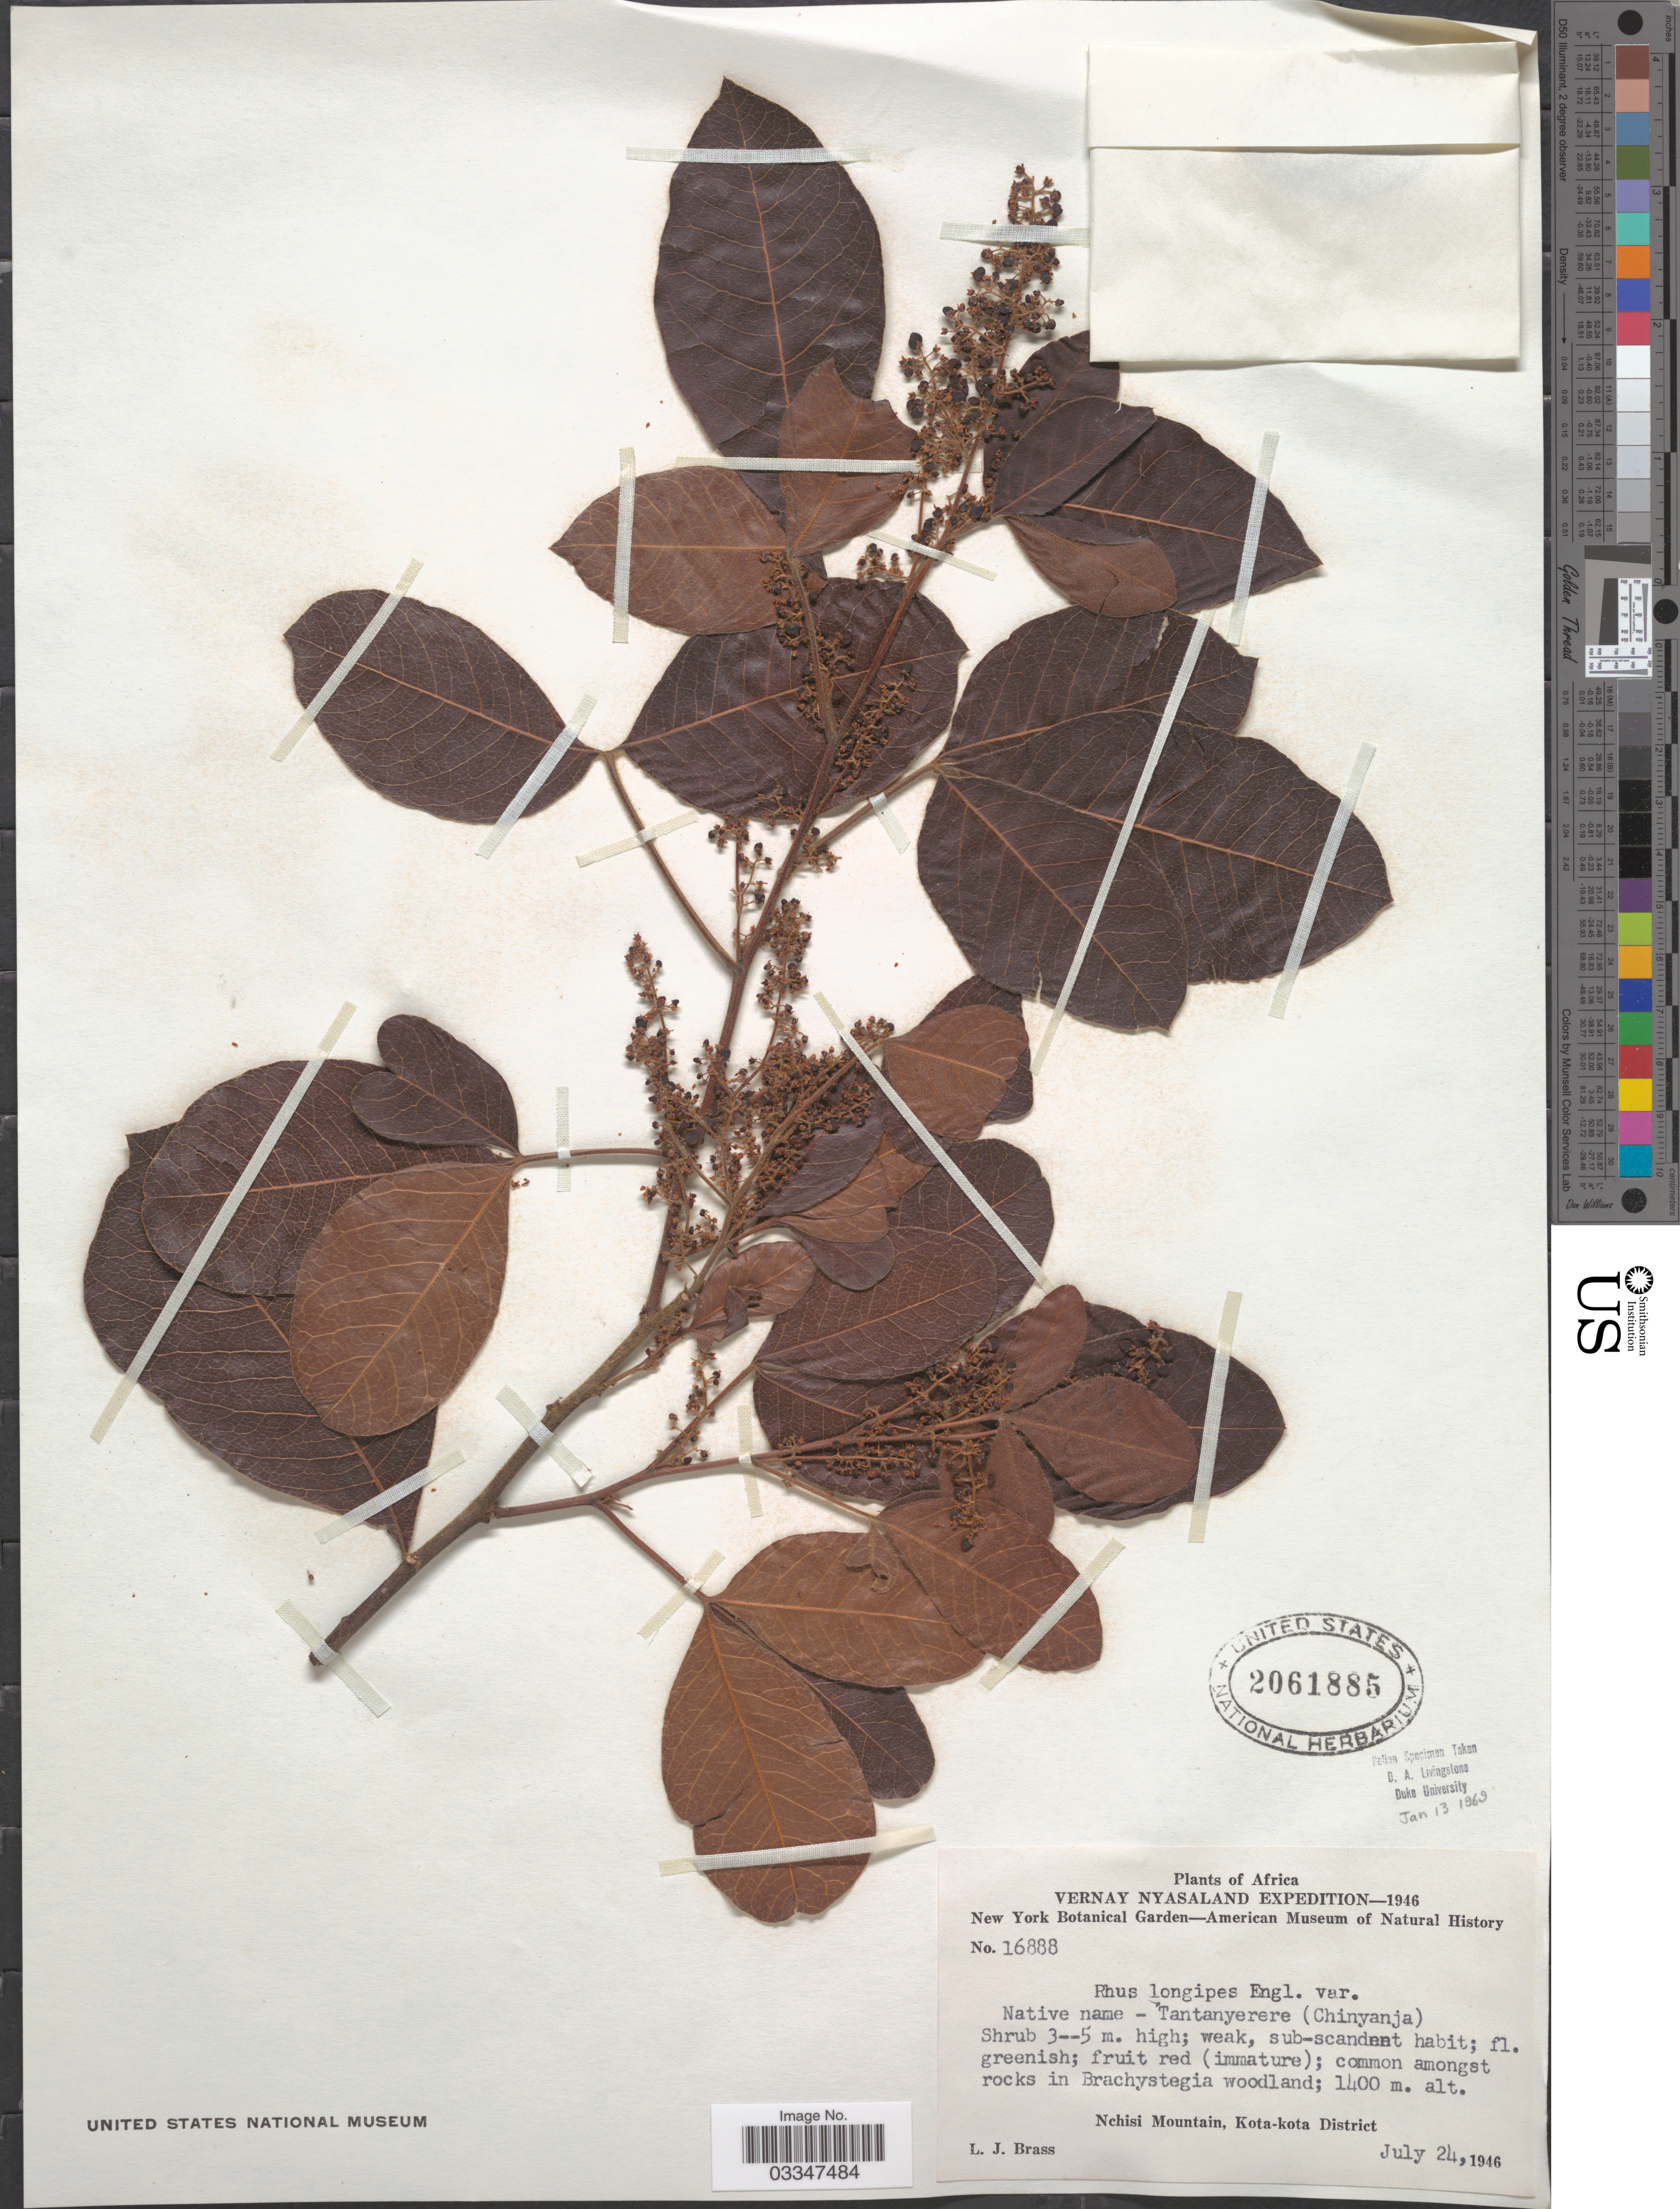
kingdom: Plantae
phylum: Tracheophyta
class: Magnoliopsida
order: Sapindales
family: Anacardiaceae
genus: Rhus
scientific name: Rhus longipes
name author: Engl.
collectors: L. J. Brass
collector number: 16888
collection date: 1946-07-24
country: Malawi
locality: Vernay Nyasaland. Nchisi Mountain, Kota-kota District.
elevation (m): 1400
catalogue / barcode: US 2061885